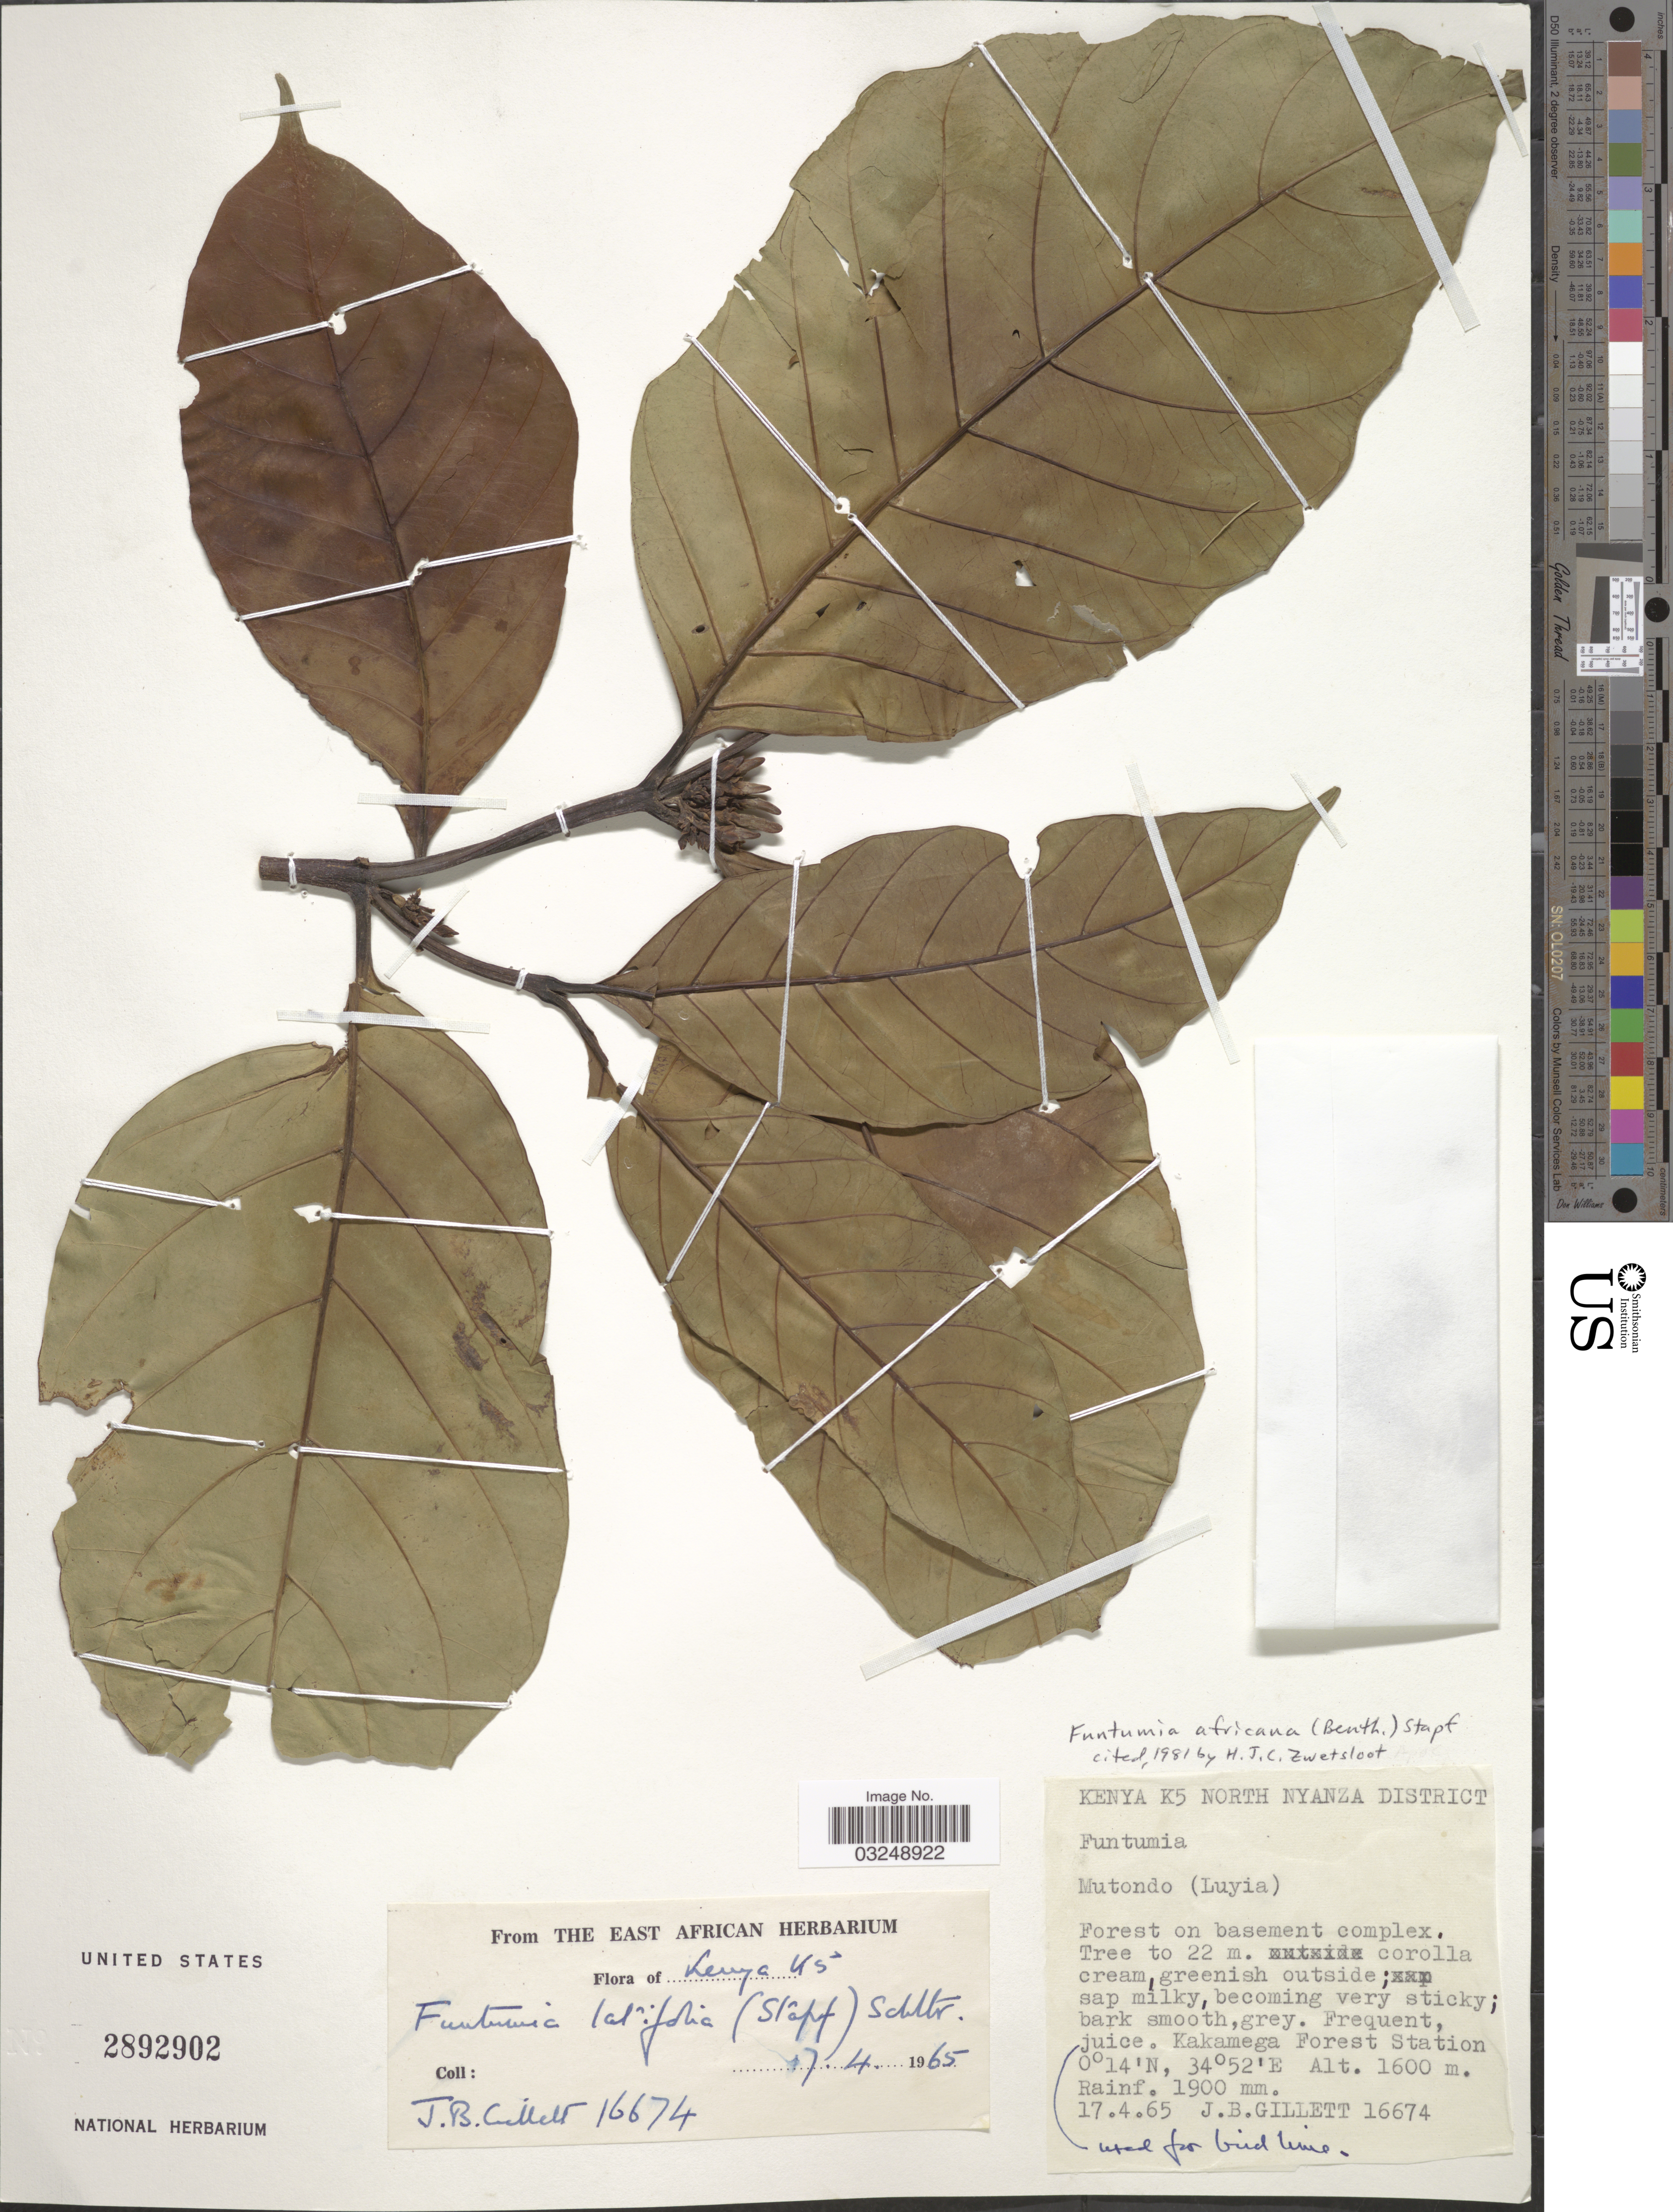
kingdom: Plantae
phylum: Tracheophyta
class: Magnoliopsida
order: Gentianales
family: Apocynaceae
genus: Funtumia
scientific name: Funtumia africana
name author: (Benth.) Stapf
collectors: J. B. Gillett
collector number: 16674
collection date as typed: Transcribed d/m/y: 17/4/65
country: Kenya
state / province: Homa Bay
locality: K5 North Nyanza District. Kakamega Forest Station.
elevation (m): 1900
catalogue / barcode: US 2892902